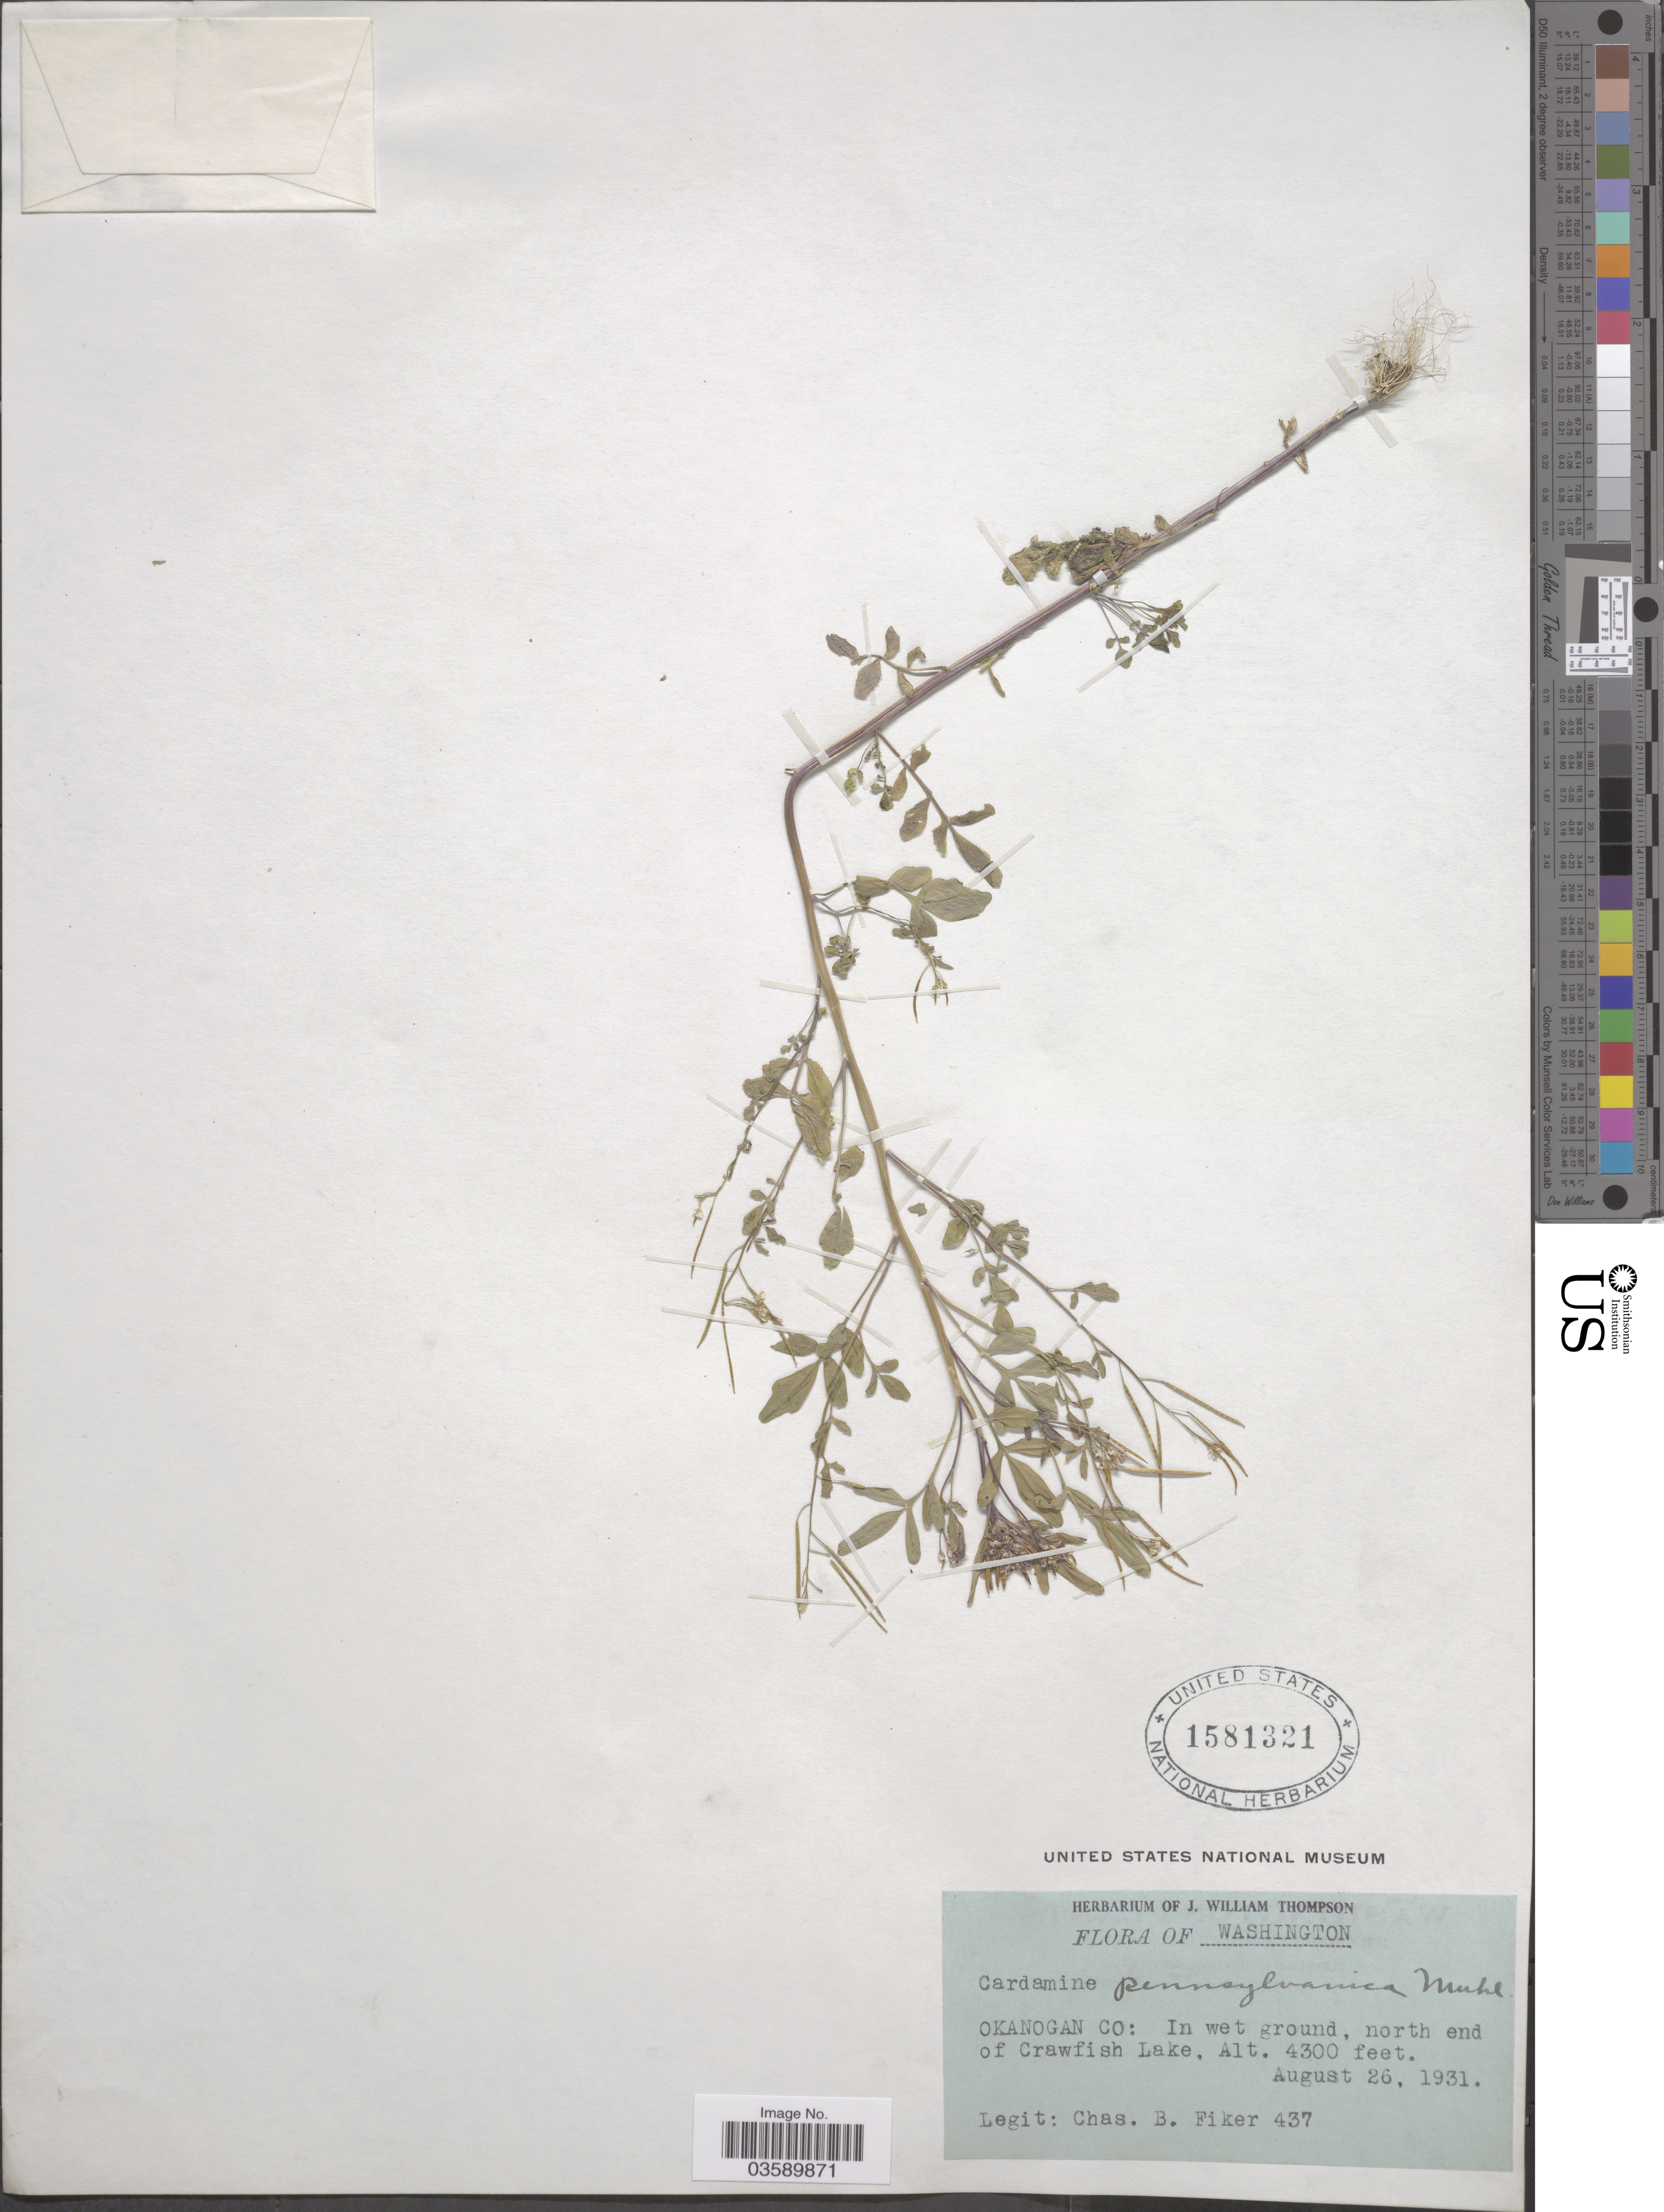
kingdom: Plantae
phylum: Tracheophyta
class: Magnoliopsida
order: Brassicales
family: Brassicaceae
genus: Cardamine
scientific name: Cardamine pensylvanica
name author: Muhl. ex Willd.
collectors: C. Fiker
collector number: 437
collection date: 1931-08-26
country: United States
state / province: Washington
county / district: Okanogan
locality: Okanogan Co: In wet ground, north end of Crawfish Lake.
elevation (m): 1311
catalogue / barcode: US 1581321